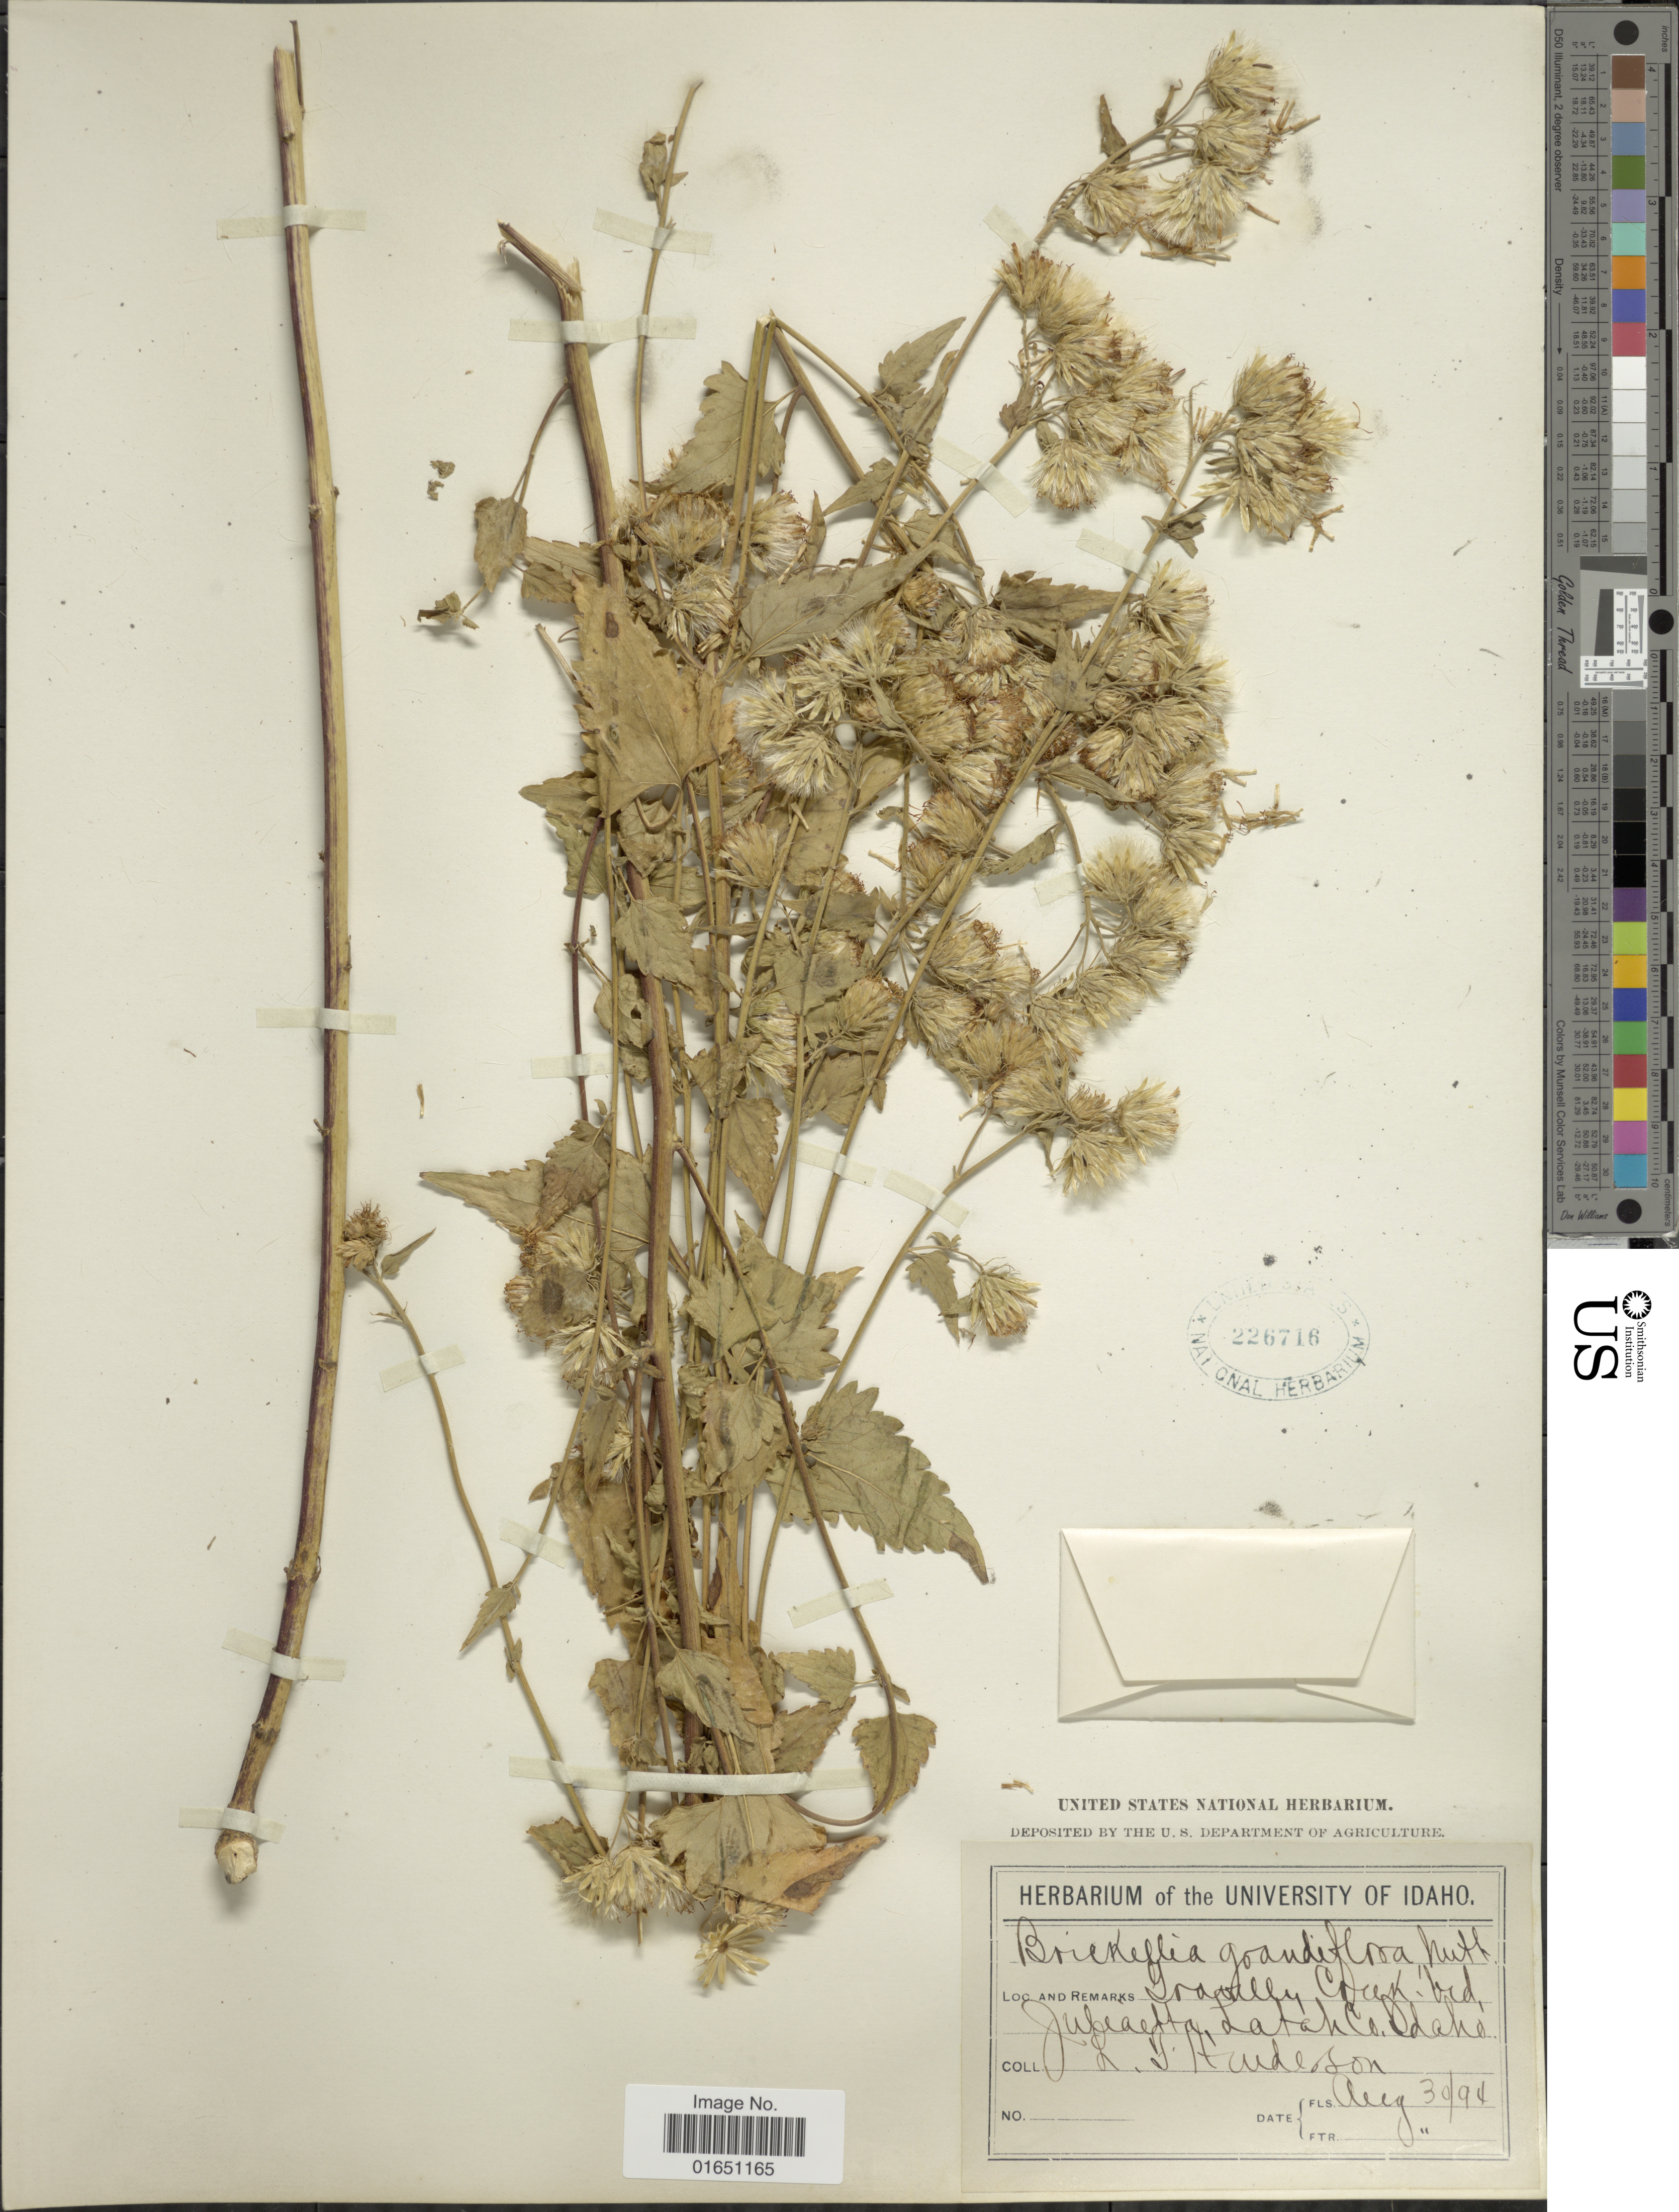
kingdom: Plantae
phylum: Tracheophyta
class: Magnoliopsida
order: Asterales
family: Asteraceae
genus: Brickellia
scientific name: Brickellia grandiflora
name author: (Hook.) Nutt.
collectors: L. Henderson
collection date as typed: Transcribed d/m/y: 30/8/94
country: United States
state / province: Idaho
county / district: Latah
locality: Gravelly Creek-bed, Jubeachtan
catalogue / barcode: US 226716